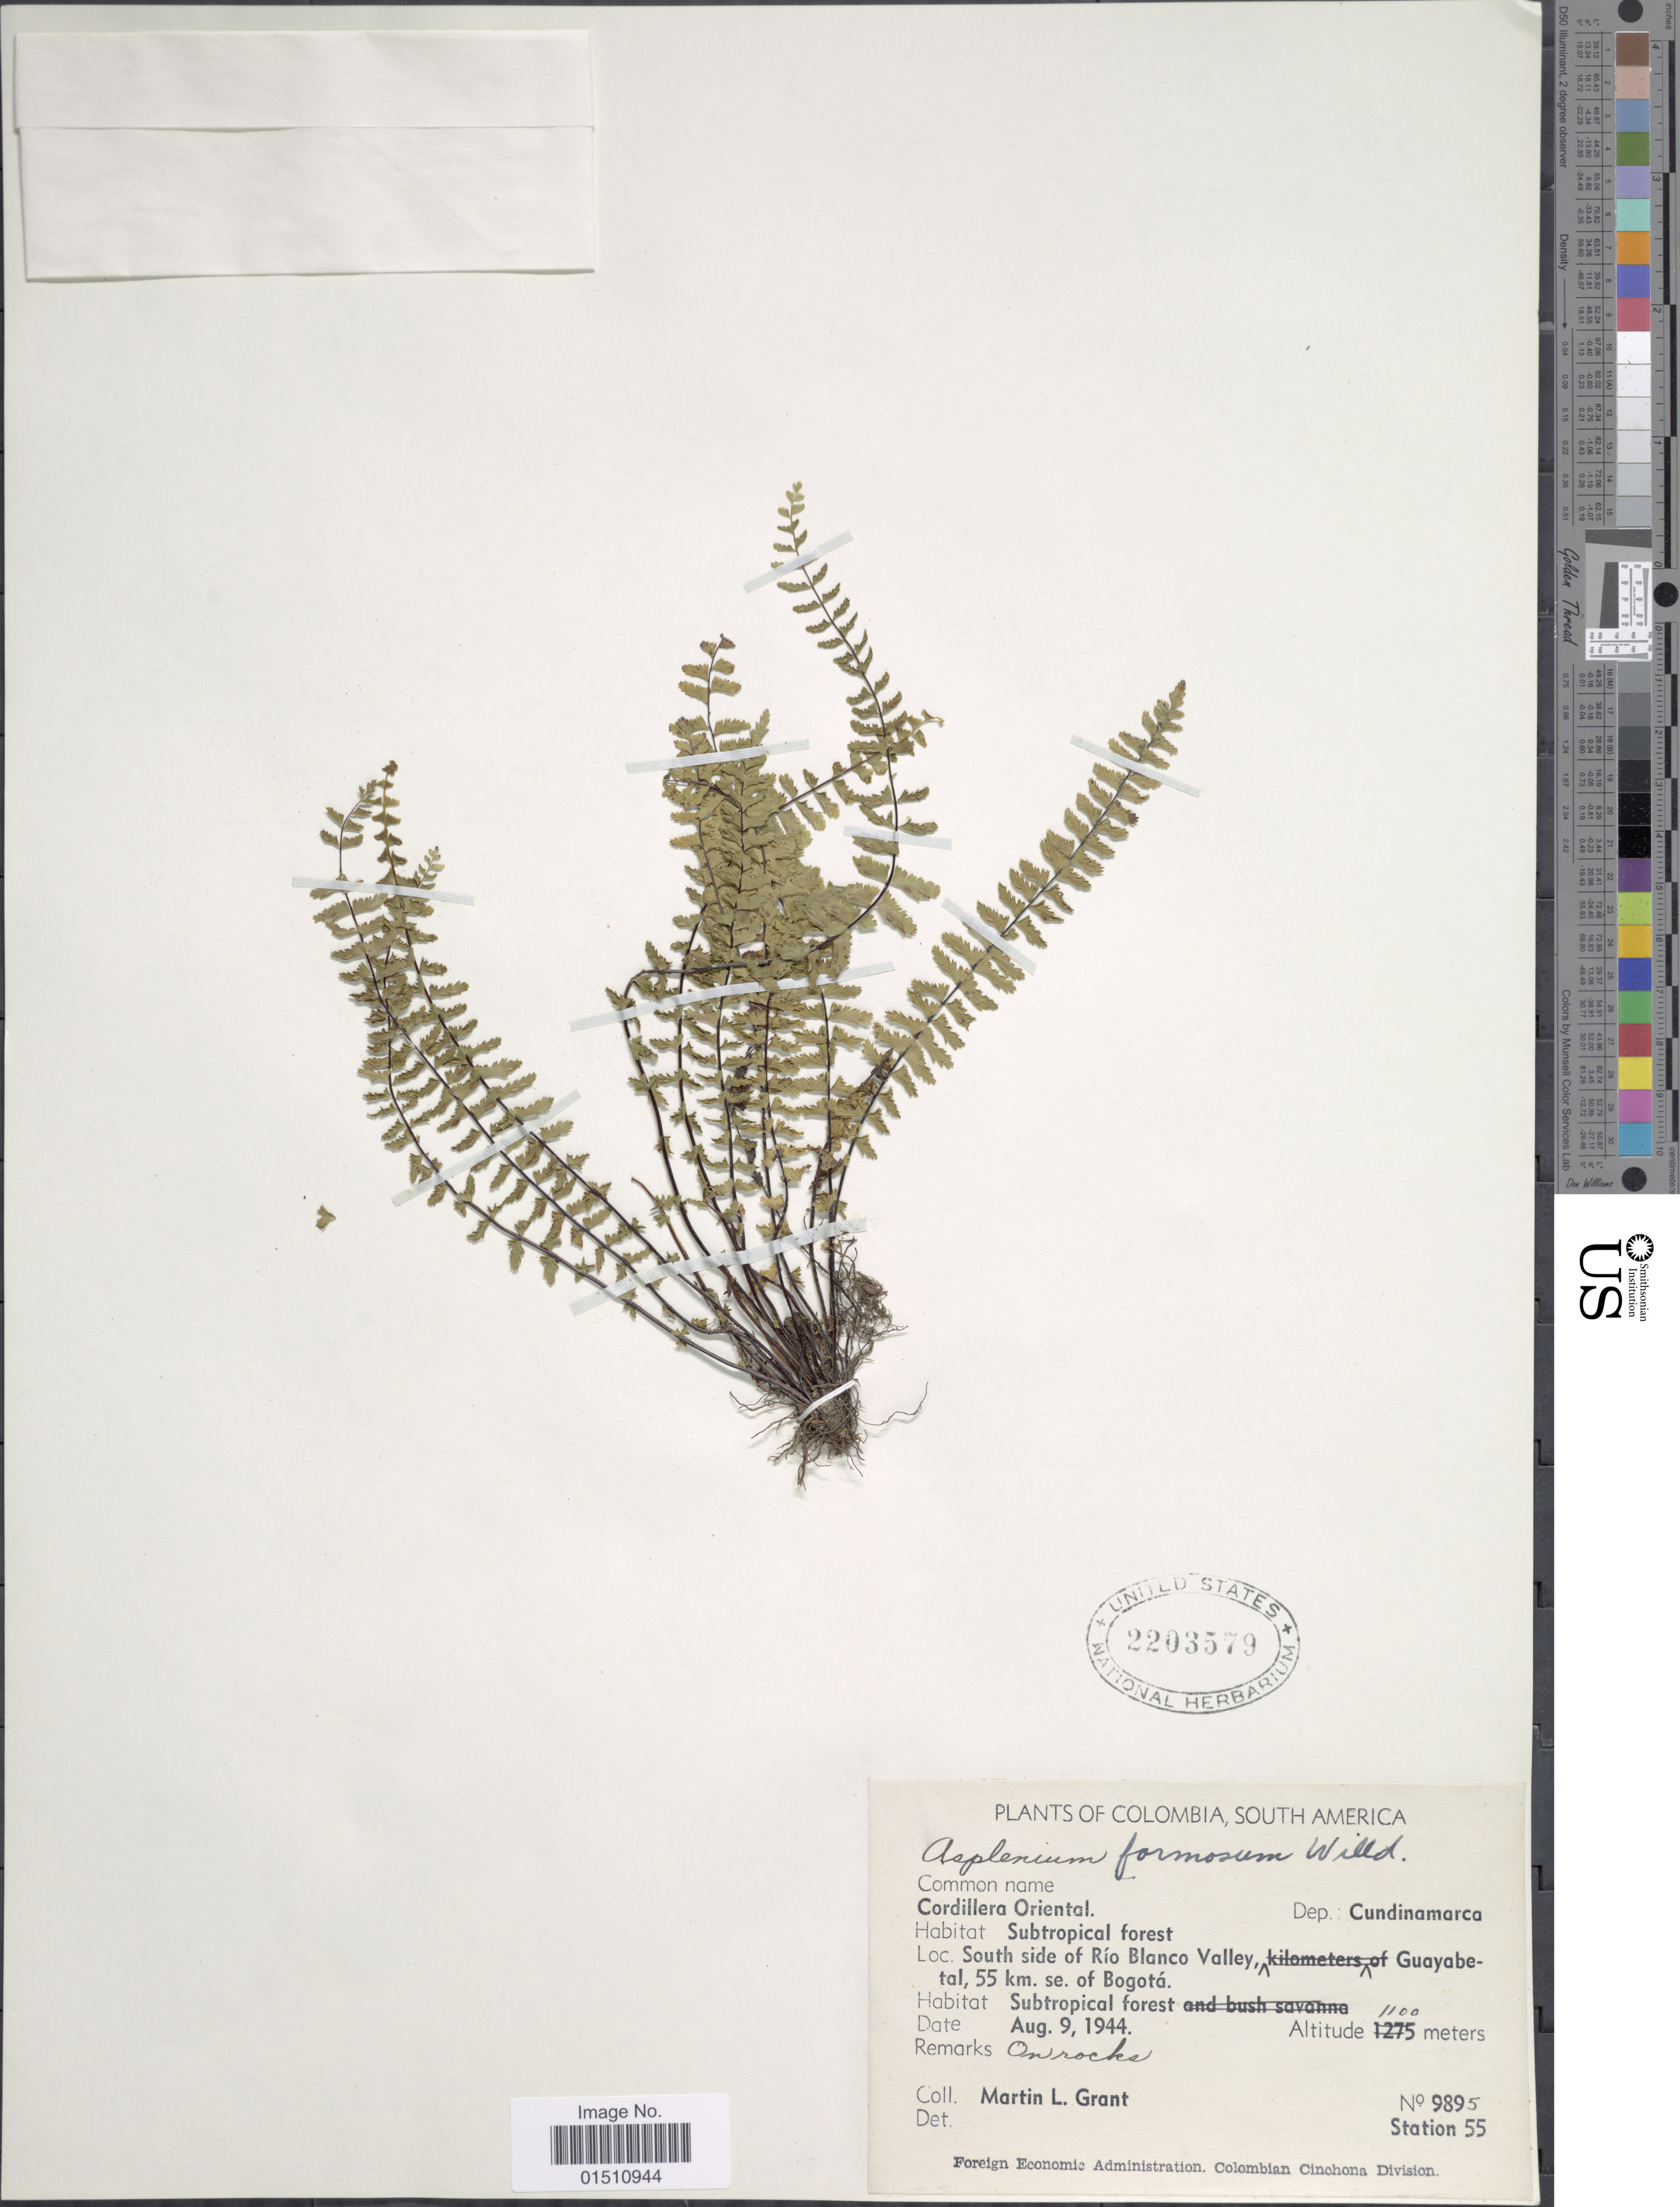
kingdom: Plantae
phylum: Tracheophyta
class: Polypodiopsida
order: Polypodiales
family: Aspleniaceae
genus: Asplenium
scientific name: Asplenium formosum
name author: Willd.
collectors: M. L. Grant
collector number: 9895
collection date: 1944-08-09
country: Colombia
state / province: Cundinamarca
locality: Colombia, South America, Cordillera Oriental, Dp. Cundinamarca, South side of Rio Blanco Valley, Guayabetal, 55 km. se. of Bogotá.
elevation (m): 1100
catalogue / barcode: US 2203579